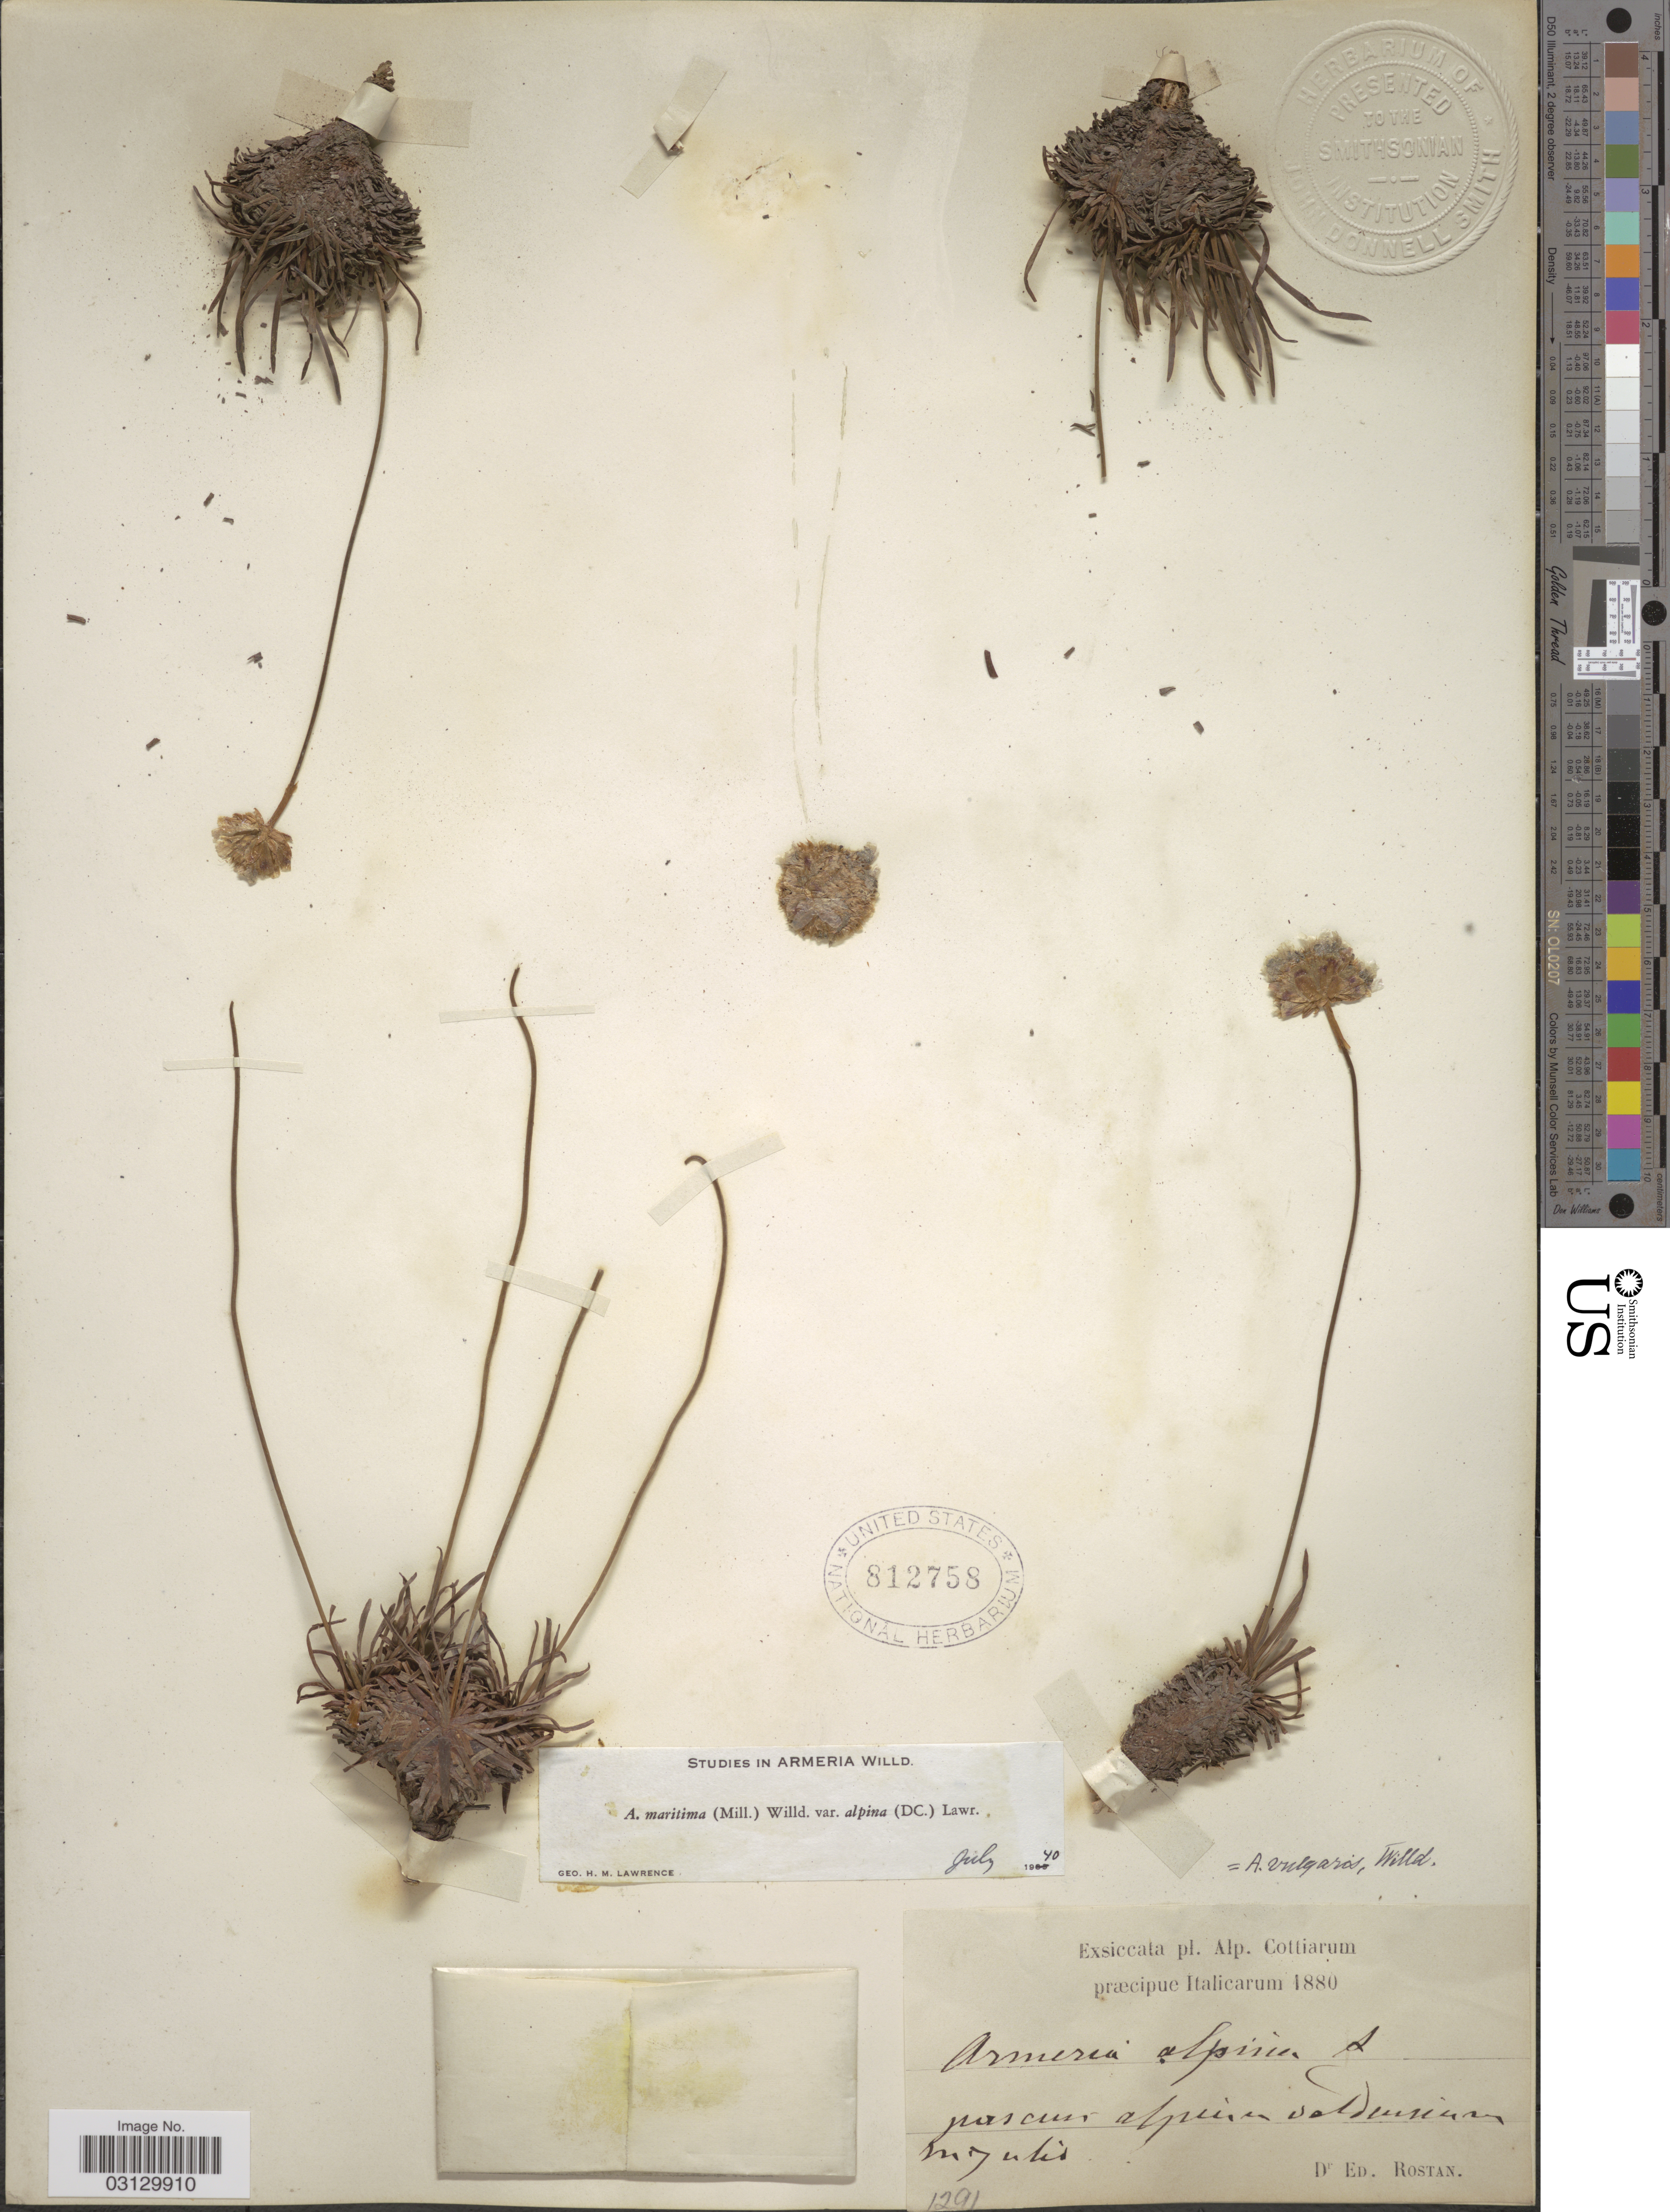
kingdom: Plantae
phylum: Tracheophyta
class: Magnoliopsida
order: Caryophyllales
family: Plumbaginaceae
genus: Armeria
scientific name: Armeria maritima subsp. alpina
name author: (Willd.) P. Silva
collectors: E. Rostan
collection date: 1880-07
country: Italy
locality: Alp. Cottiarum, pascuis alpinis[interpreted] [illegible text].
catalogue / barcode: US 812758